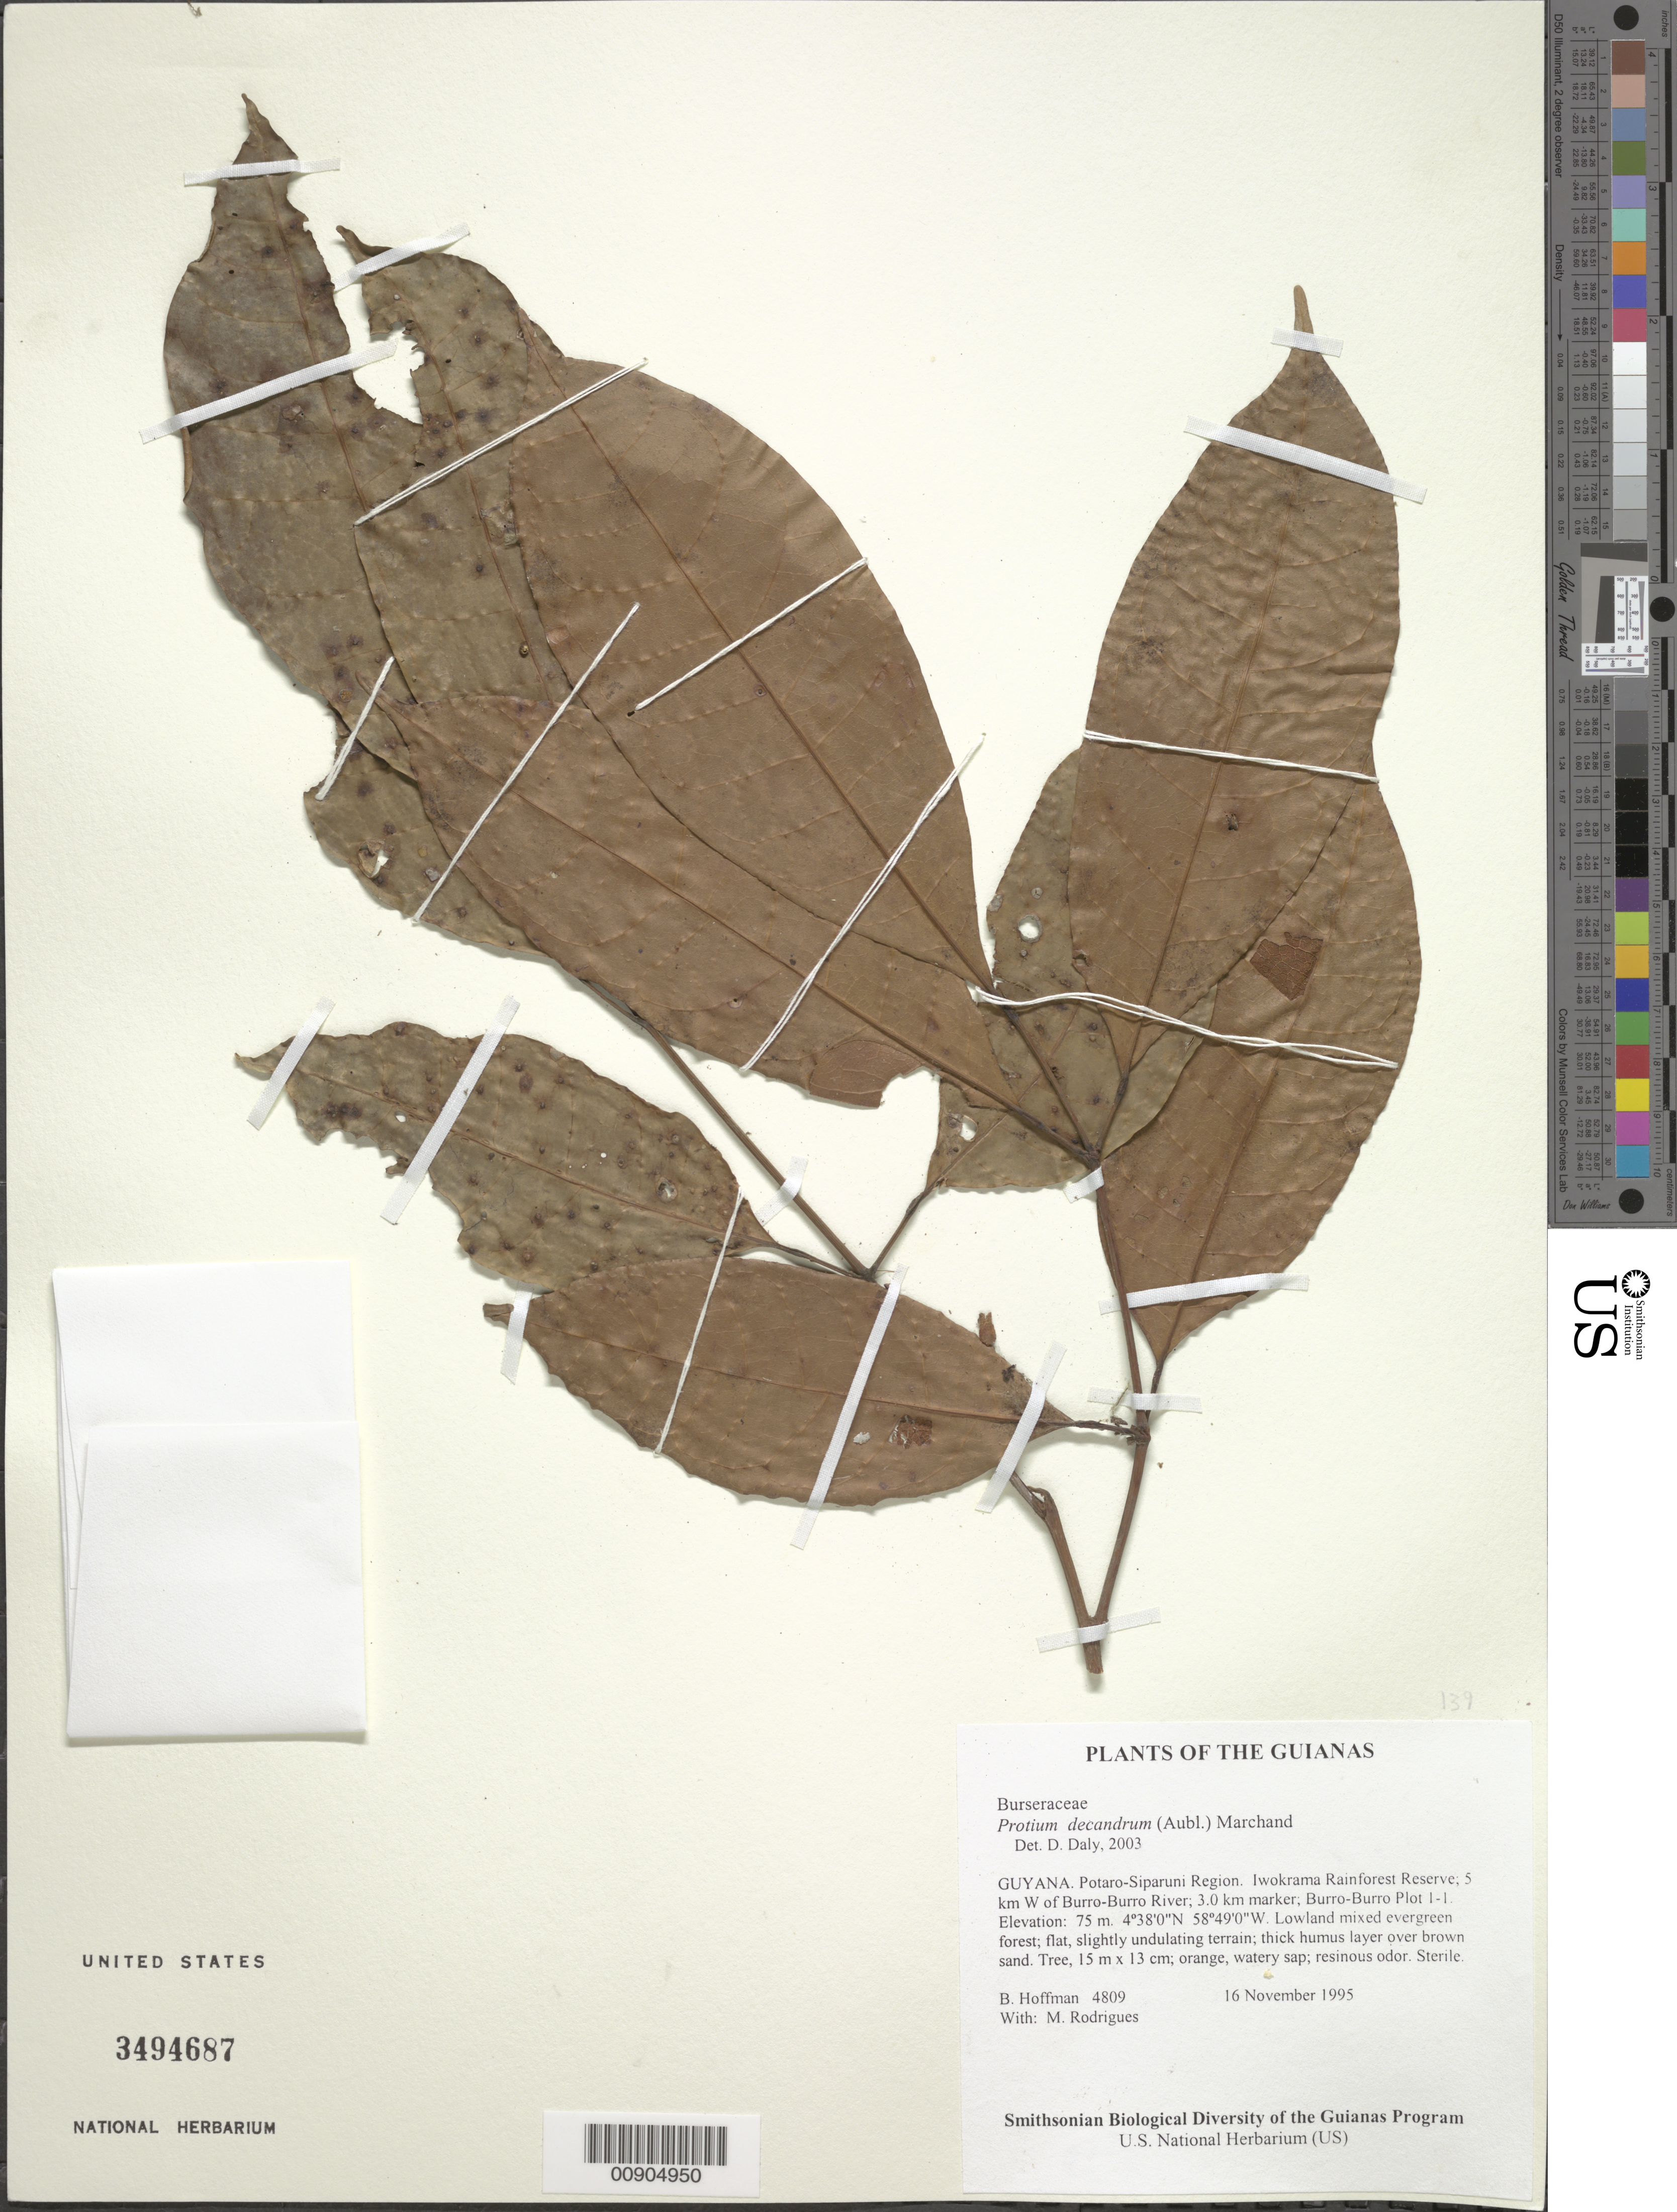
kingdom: Plantae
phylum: Tracheophyta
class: Magnoliopsida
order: Sapindales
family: Burseraceae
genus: Protium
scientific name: Protium decandrum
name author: (Aubl.) Marchand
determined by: Daly, D. C.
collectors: B. Hoffman & M. T. Rodrigues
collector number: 4809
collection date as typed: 16 November 1995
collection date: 1995-11-16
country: Guyana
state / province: Potaro-Siparuni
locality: Iwokrama Rainforest Reserve; 5 km cut line W of Burro-Burro River; 3.0 km marker. Burro-Burro Plot 1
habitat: Lowland mixed evergreen forest; flat, slightly undulating terrain; thick humus layer over brown sand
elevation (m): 75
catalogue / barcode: US 3494687